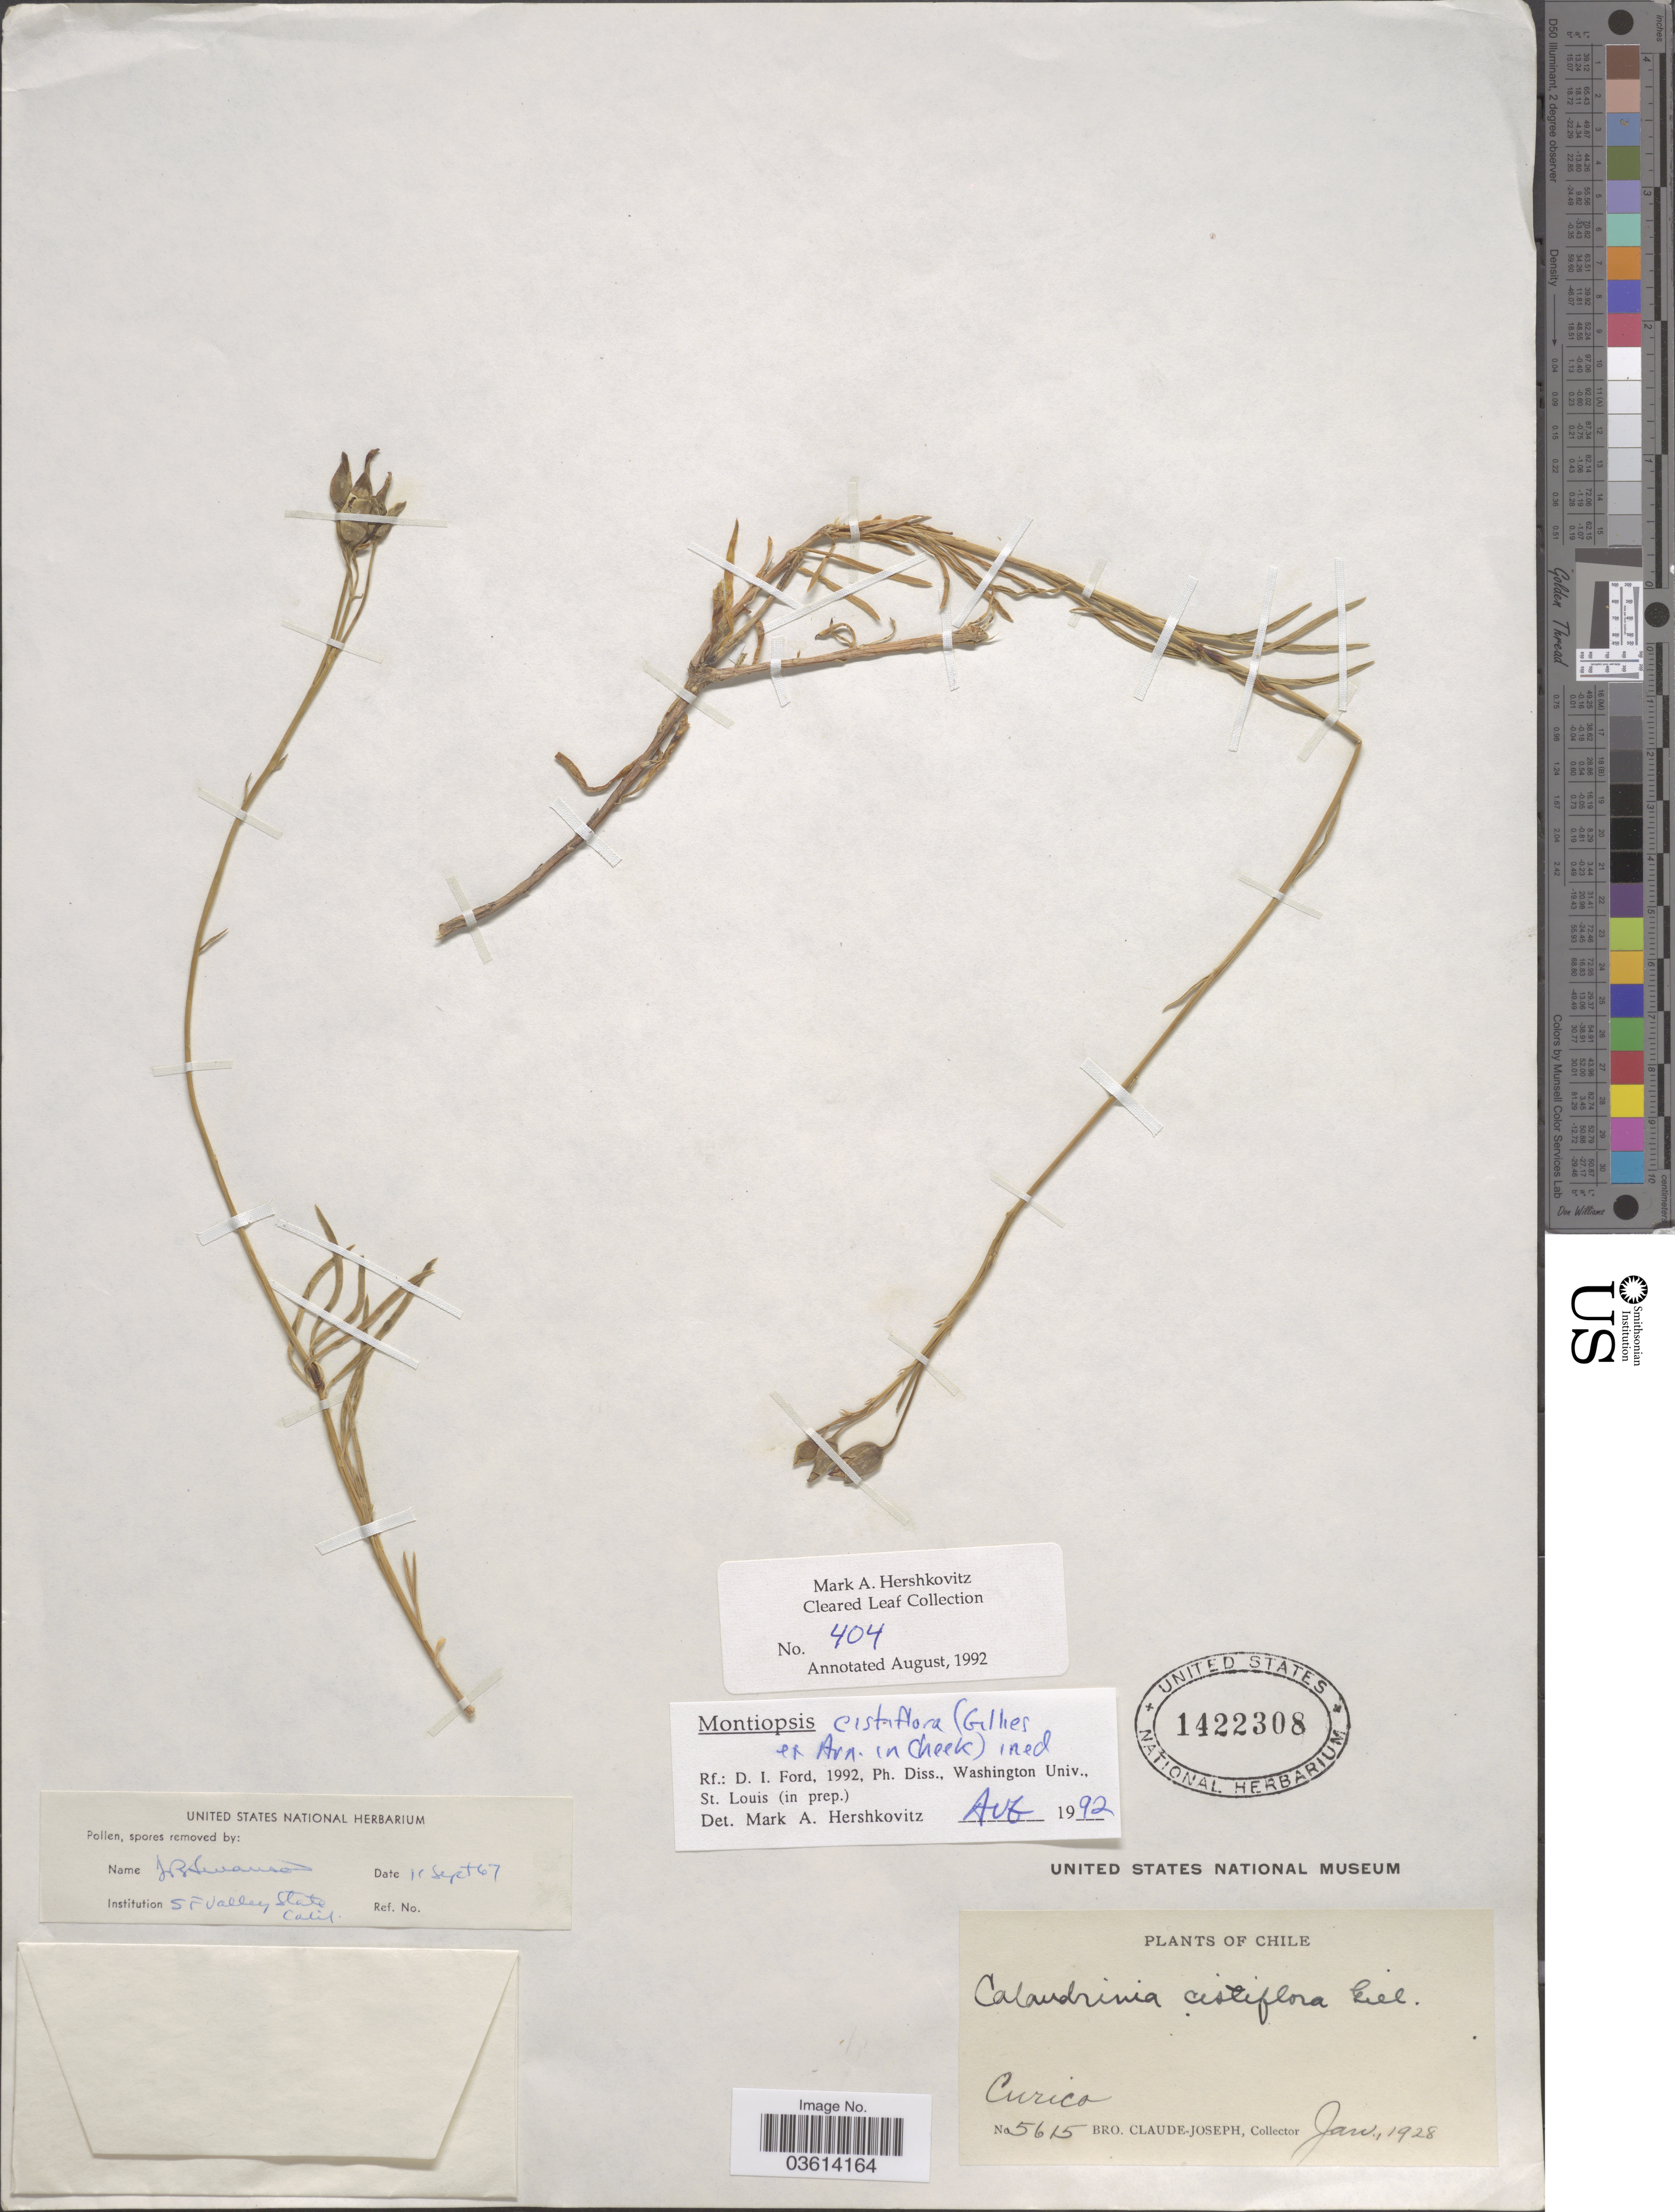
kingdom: Plantae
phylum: Tracheophyta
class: Magnoliopsida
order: Caryophyllales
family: Montiaceae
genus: Montiopsis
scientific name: Montiopsis cistiflora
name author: (Gillies ex Arn.) D.I. Ford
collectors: Bro. Claude-Joseph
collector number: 5615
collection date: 1928-01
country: Chile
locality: Curico.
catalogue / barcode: US 1422308